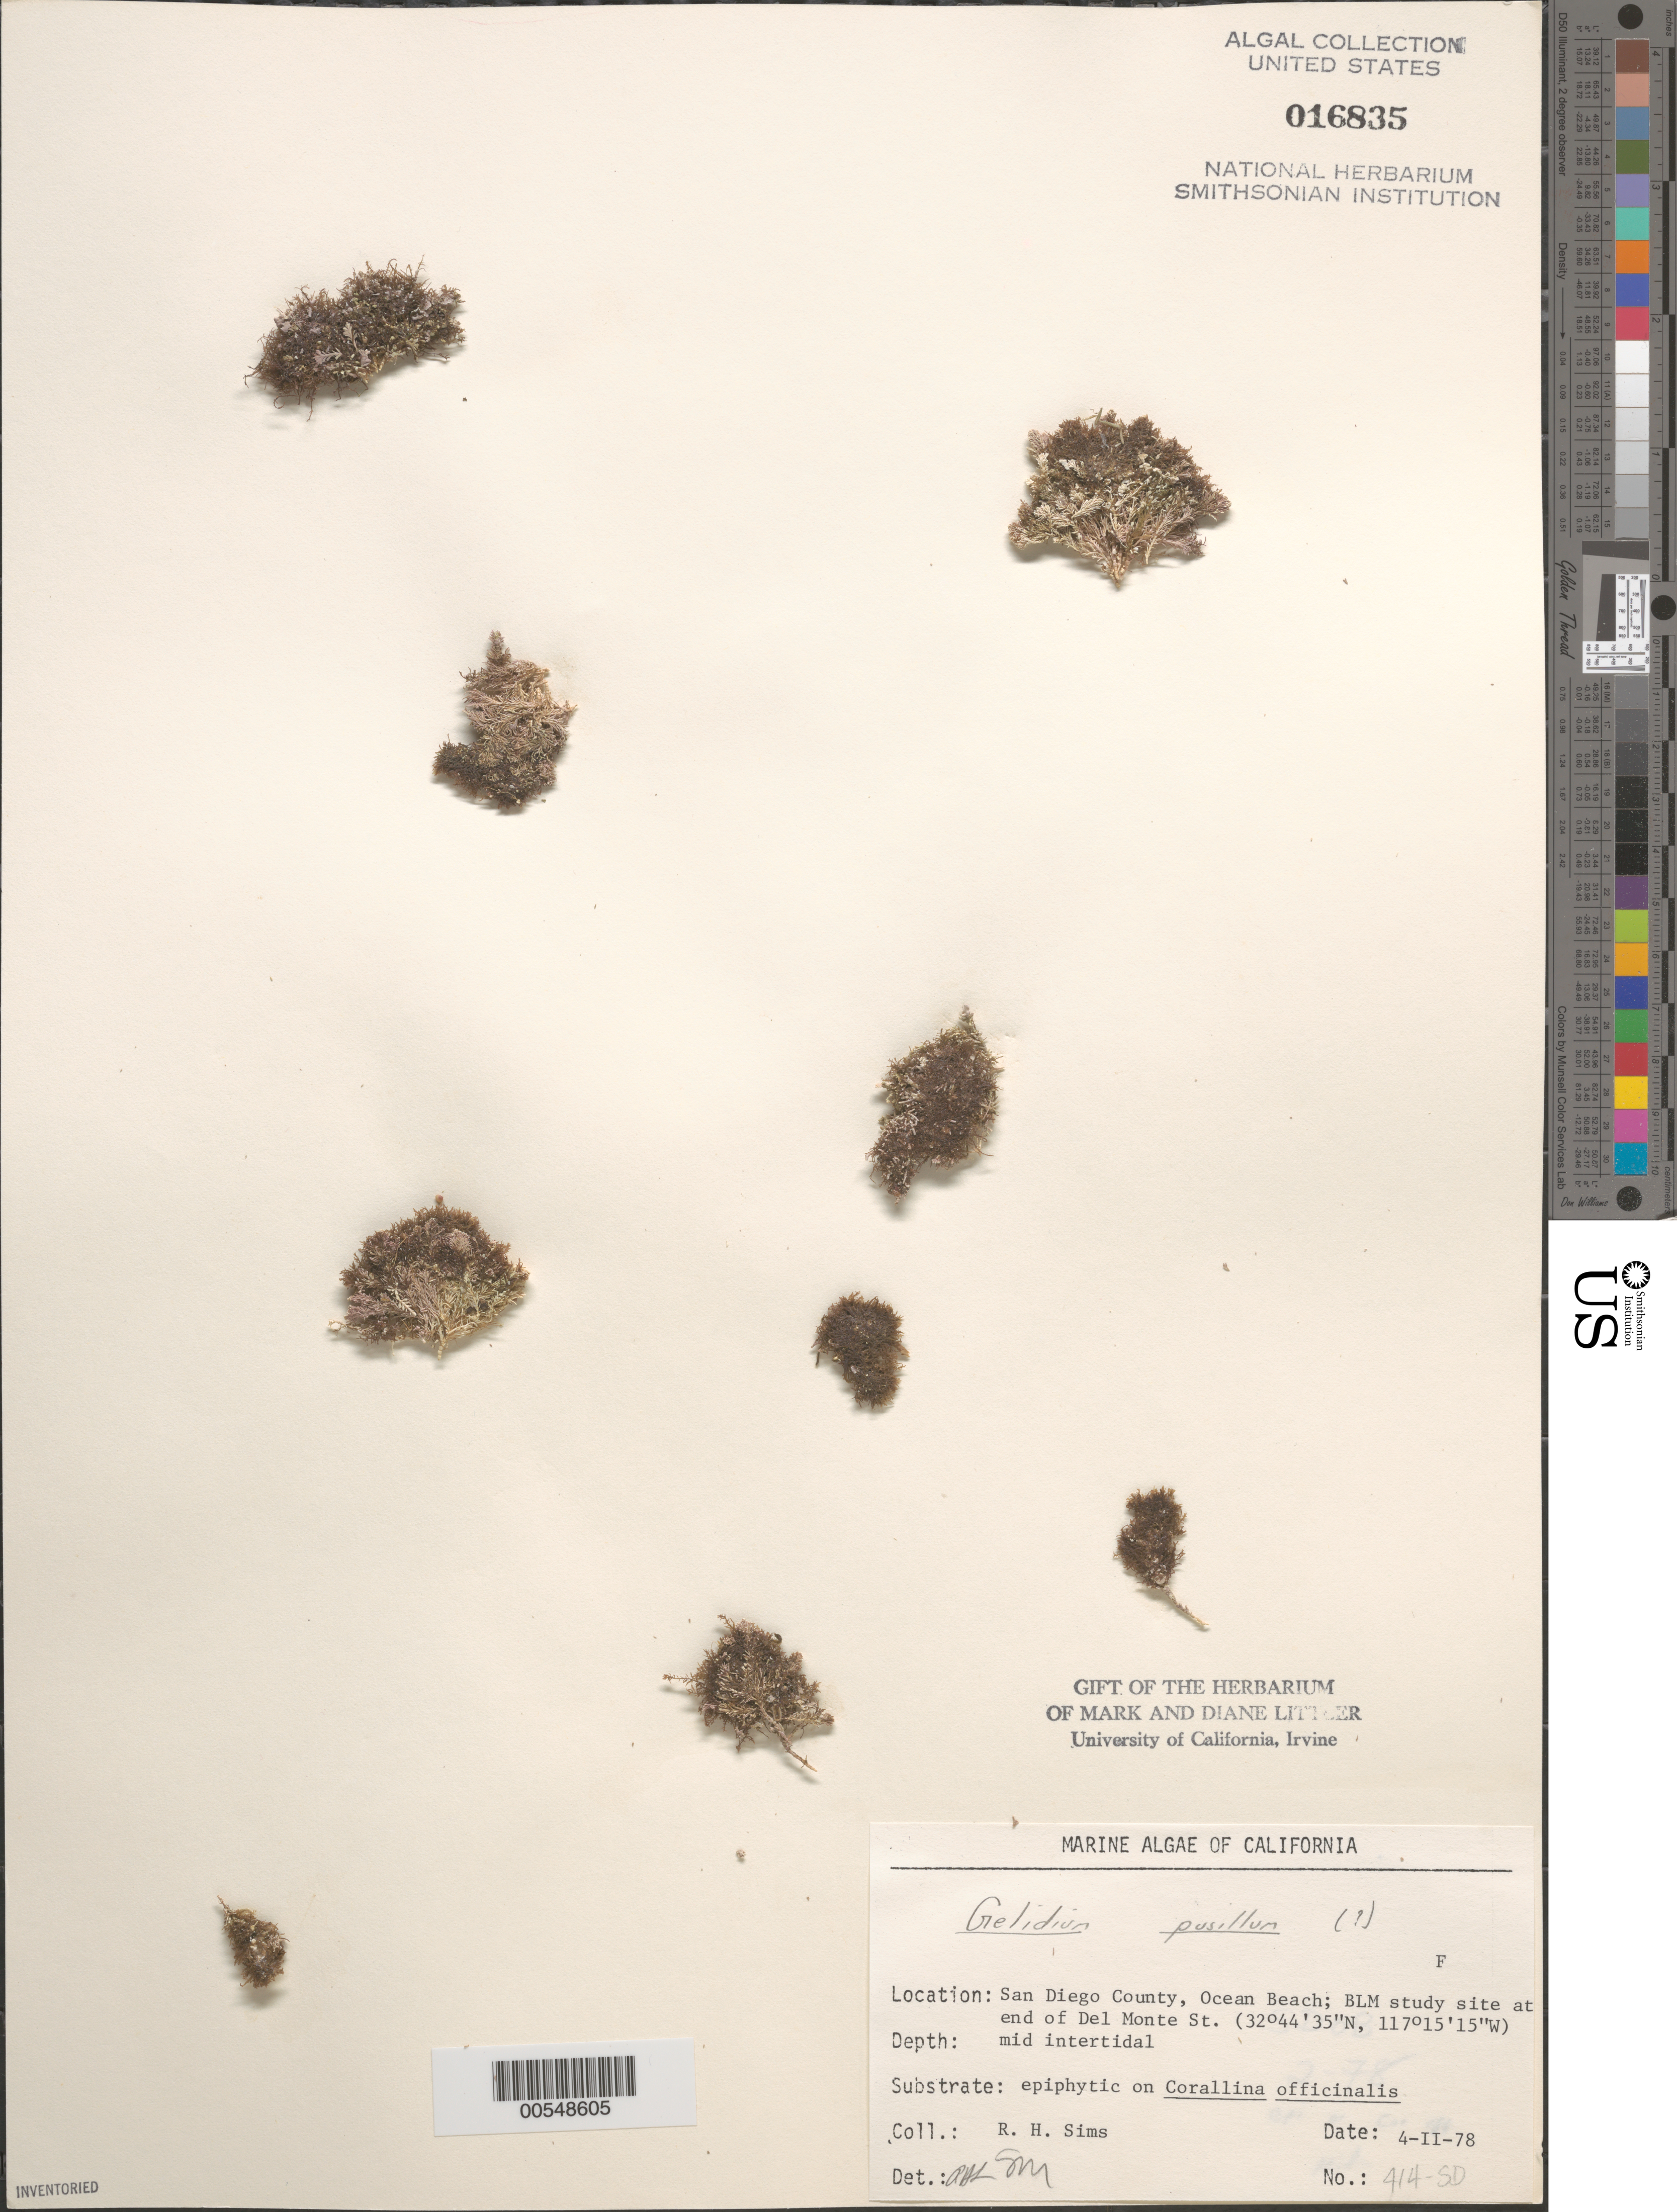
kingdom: Plantae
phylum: Rhodophyta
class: Florideophyceae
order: Gelidiales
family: Gelidiaceae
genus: Gelidium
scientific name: Gelidium pusillum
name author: (Stackh.) Le Jol.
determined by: Sims, Robert H.; Murray, S. N.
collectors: R. H. Sims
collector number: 414-SD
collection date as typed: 04 Feb 1978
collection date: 1978-02-04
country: United States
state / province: California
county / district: San Diego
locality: Ocean Beach, end of Del Monte Street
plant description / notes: BLM-SOCALBIGHT Rocky Intertidal Survey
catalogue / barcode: US 16835